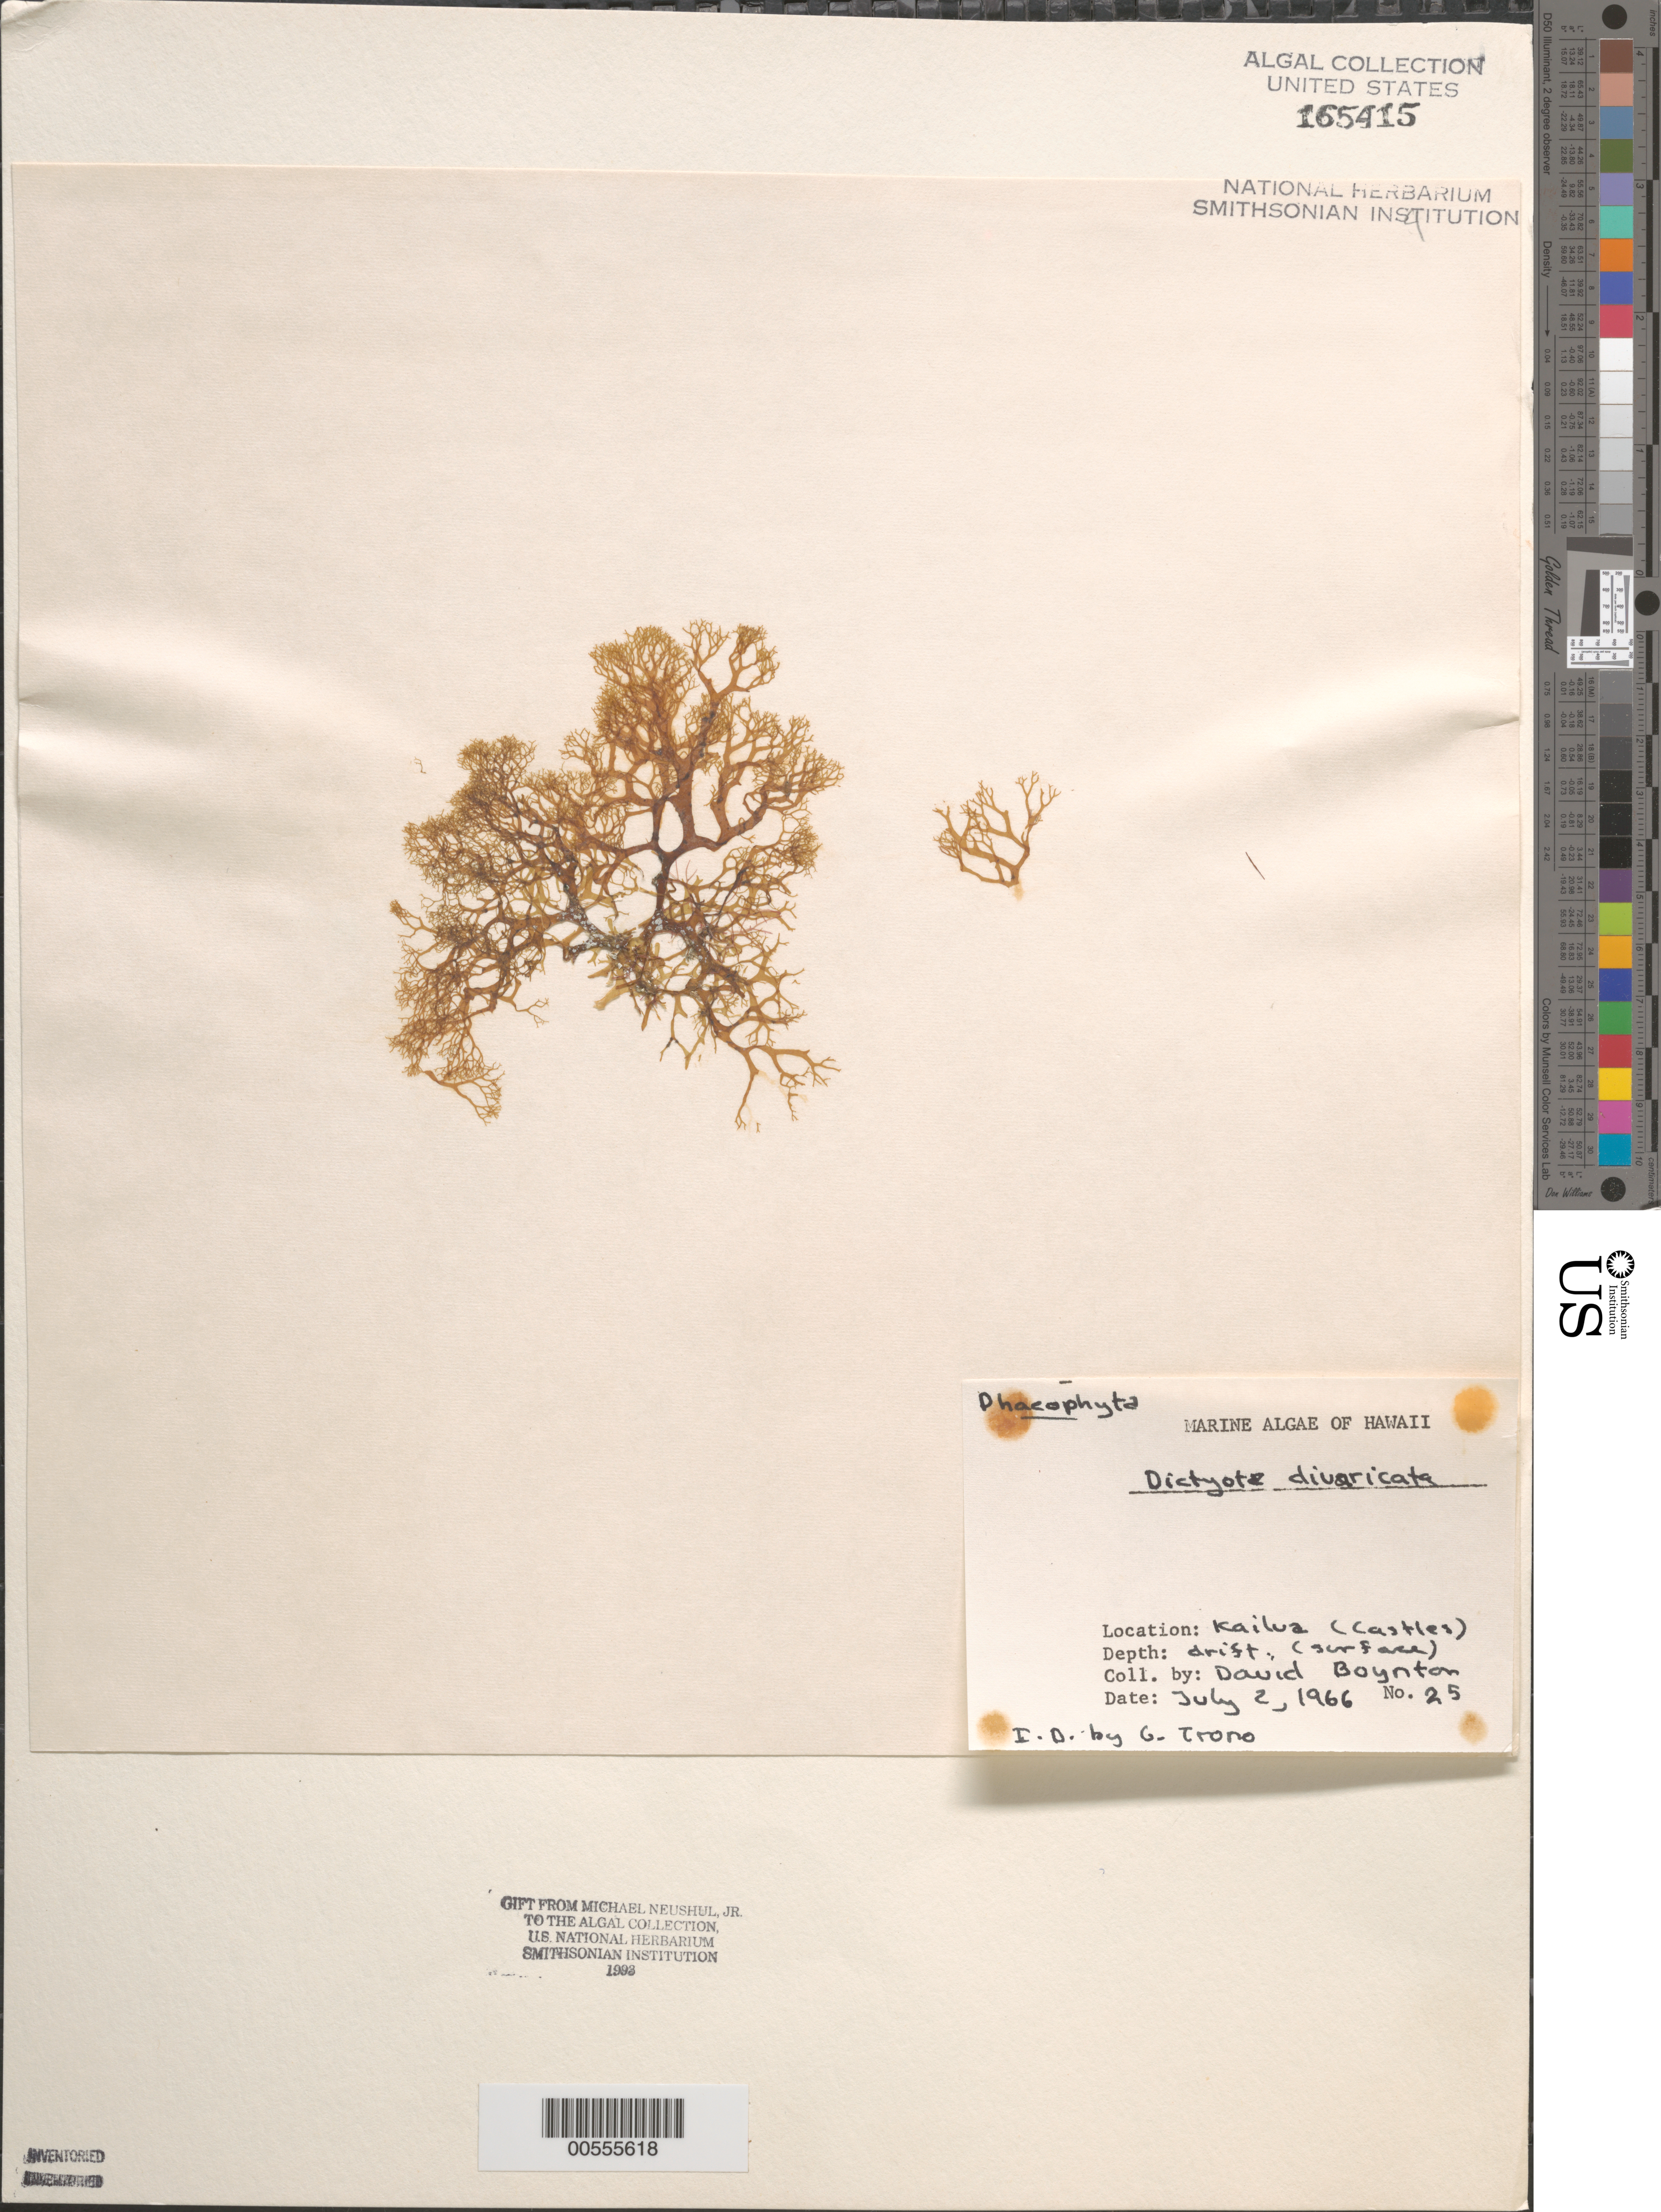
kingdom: Chromista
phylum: Ochrophyta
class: Phaeophyceae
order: Dictyotales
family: Dictyotaceae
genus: Dictyota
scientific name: Dictyota divaricata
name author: J.V.Lamouroux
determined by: Trono, Gavino C., Jr.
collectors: D. Boynton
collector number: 25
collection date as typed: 02 Jul 1966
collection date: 1966-07-02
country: United States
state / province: Hawaii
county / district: Honolulu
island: Oahu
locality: Kailua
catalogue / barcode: US 165415